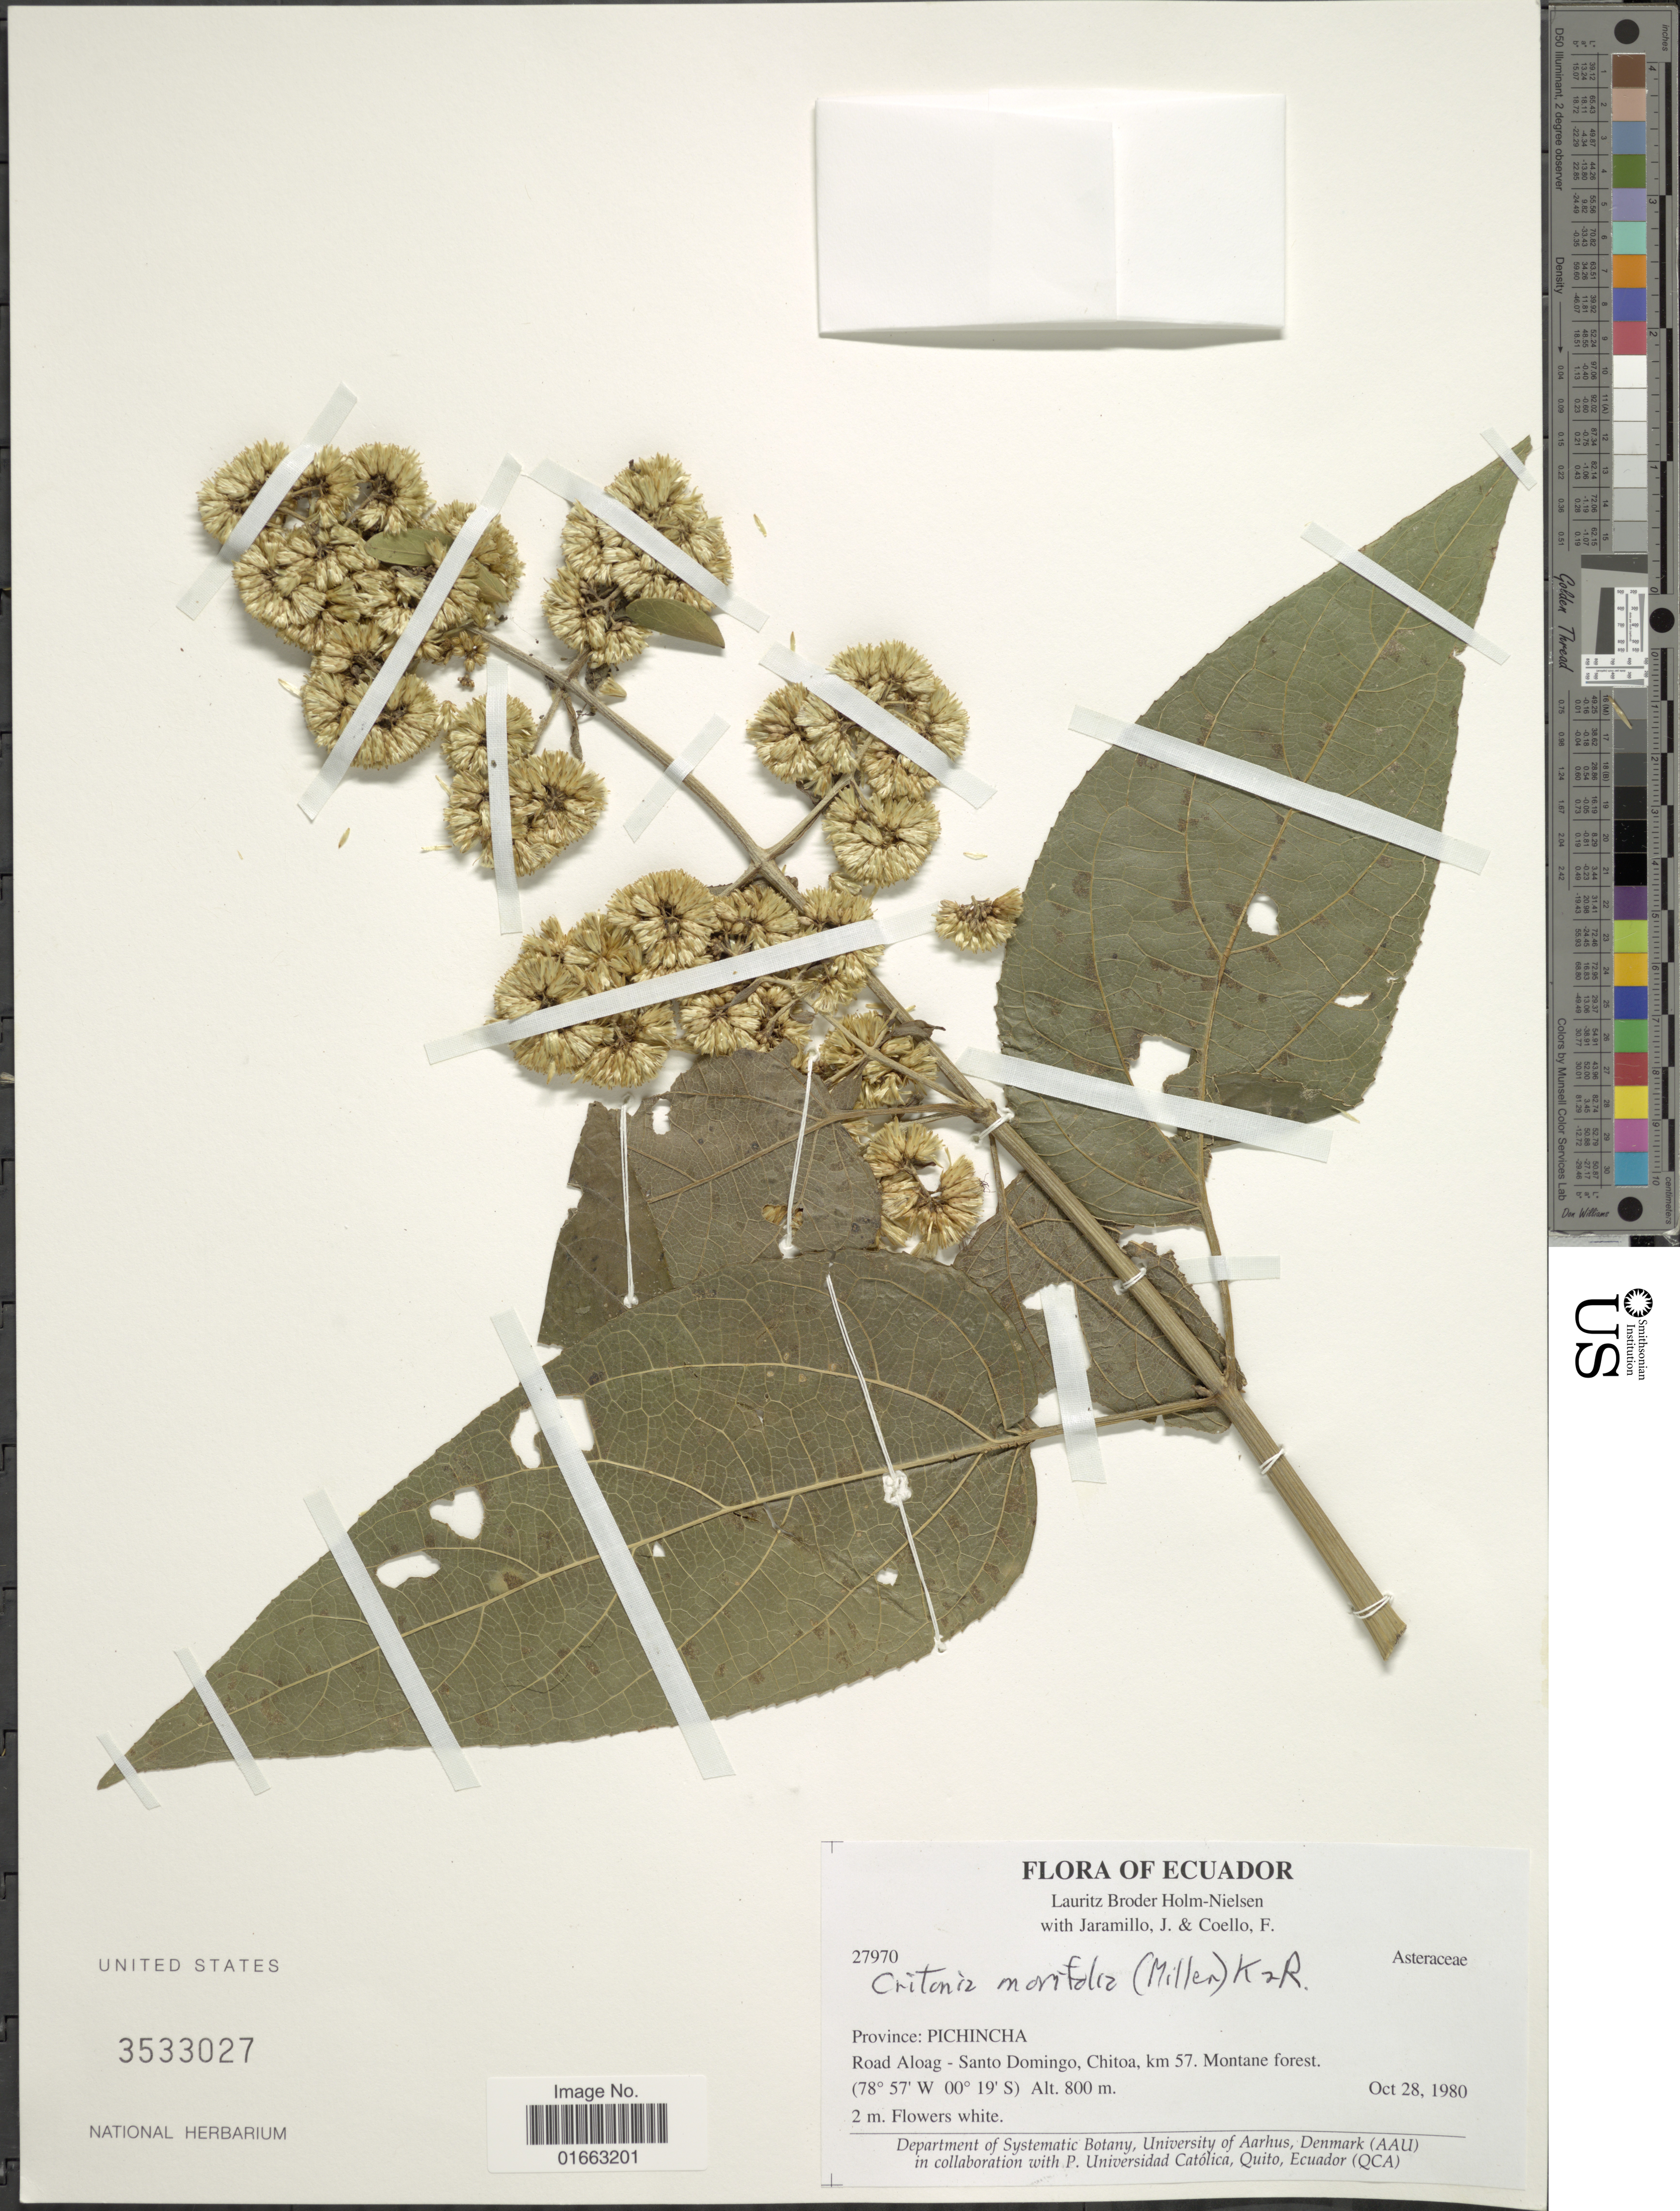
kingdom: Plantae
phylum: Tracheophyta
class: Magnoliopsida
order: Asterales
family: Asteraceae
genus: Critonia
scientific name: Critonia morifolia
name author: (Mill.) R.M. King & H. Rob.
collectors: L. B. Holm-Nielsen, J. Jaramillo & F. Coello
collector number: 27970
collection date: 1980-10-28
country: Ecuador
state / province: Pichincha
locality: Road Aloag - Santo Domingo, Chitoa, km 57. Montane forest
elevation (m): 800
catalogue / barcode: US 3533027